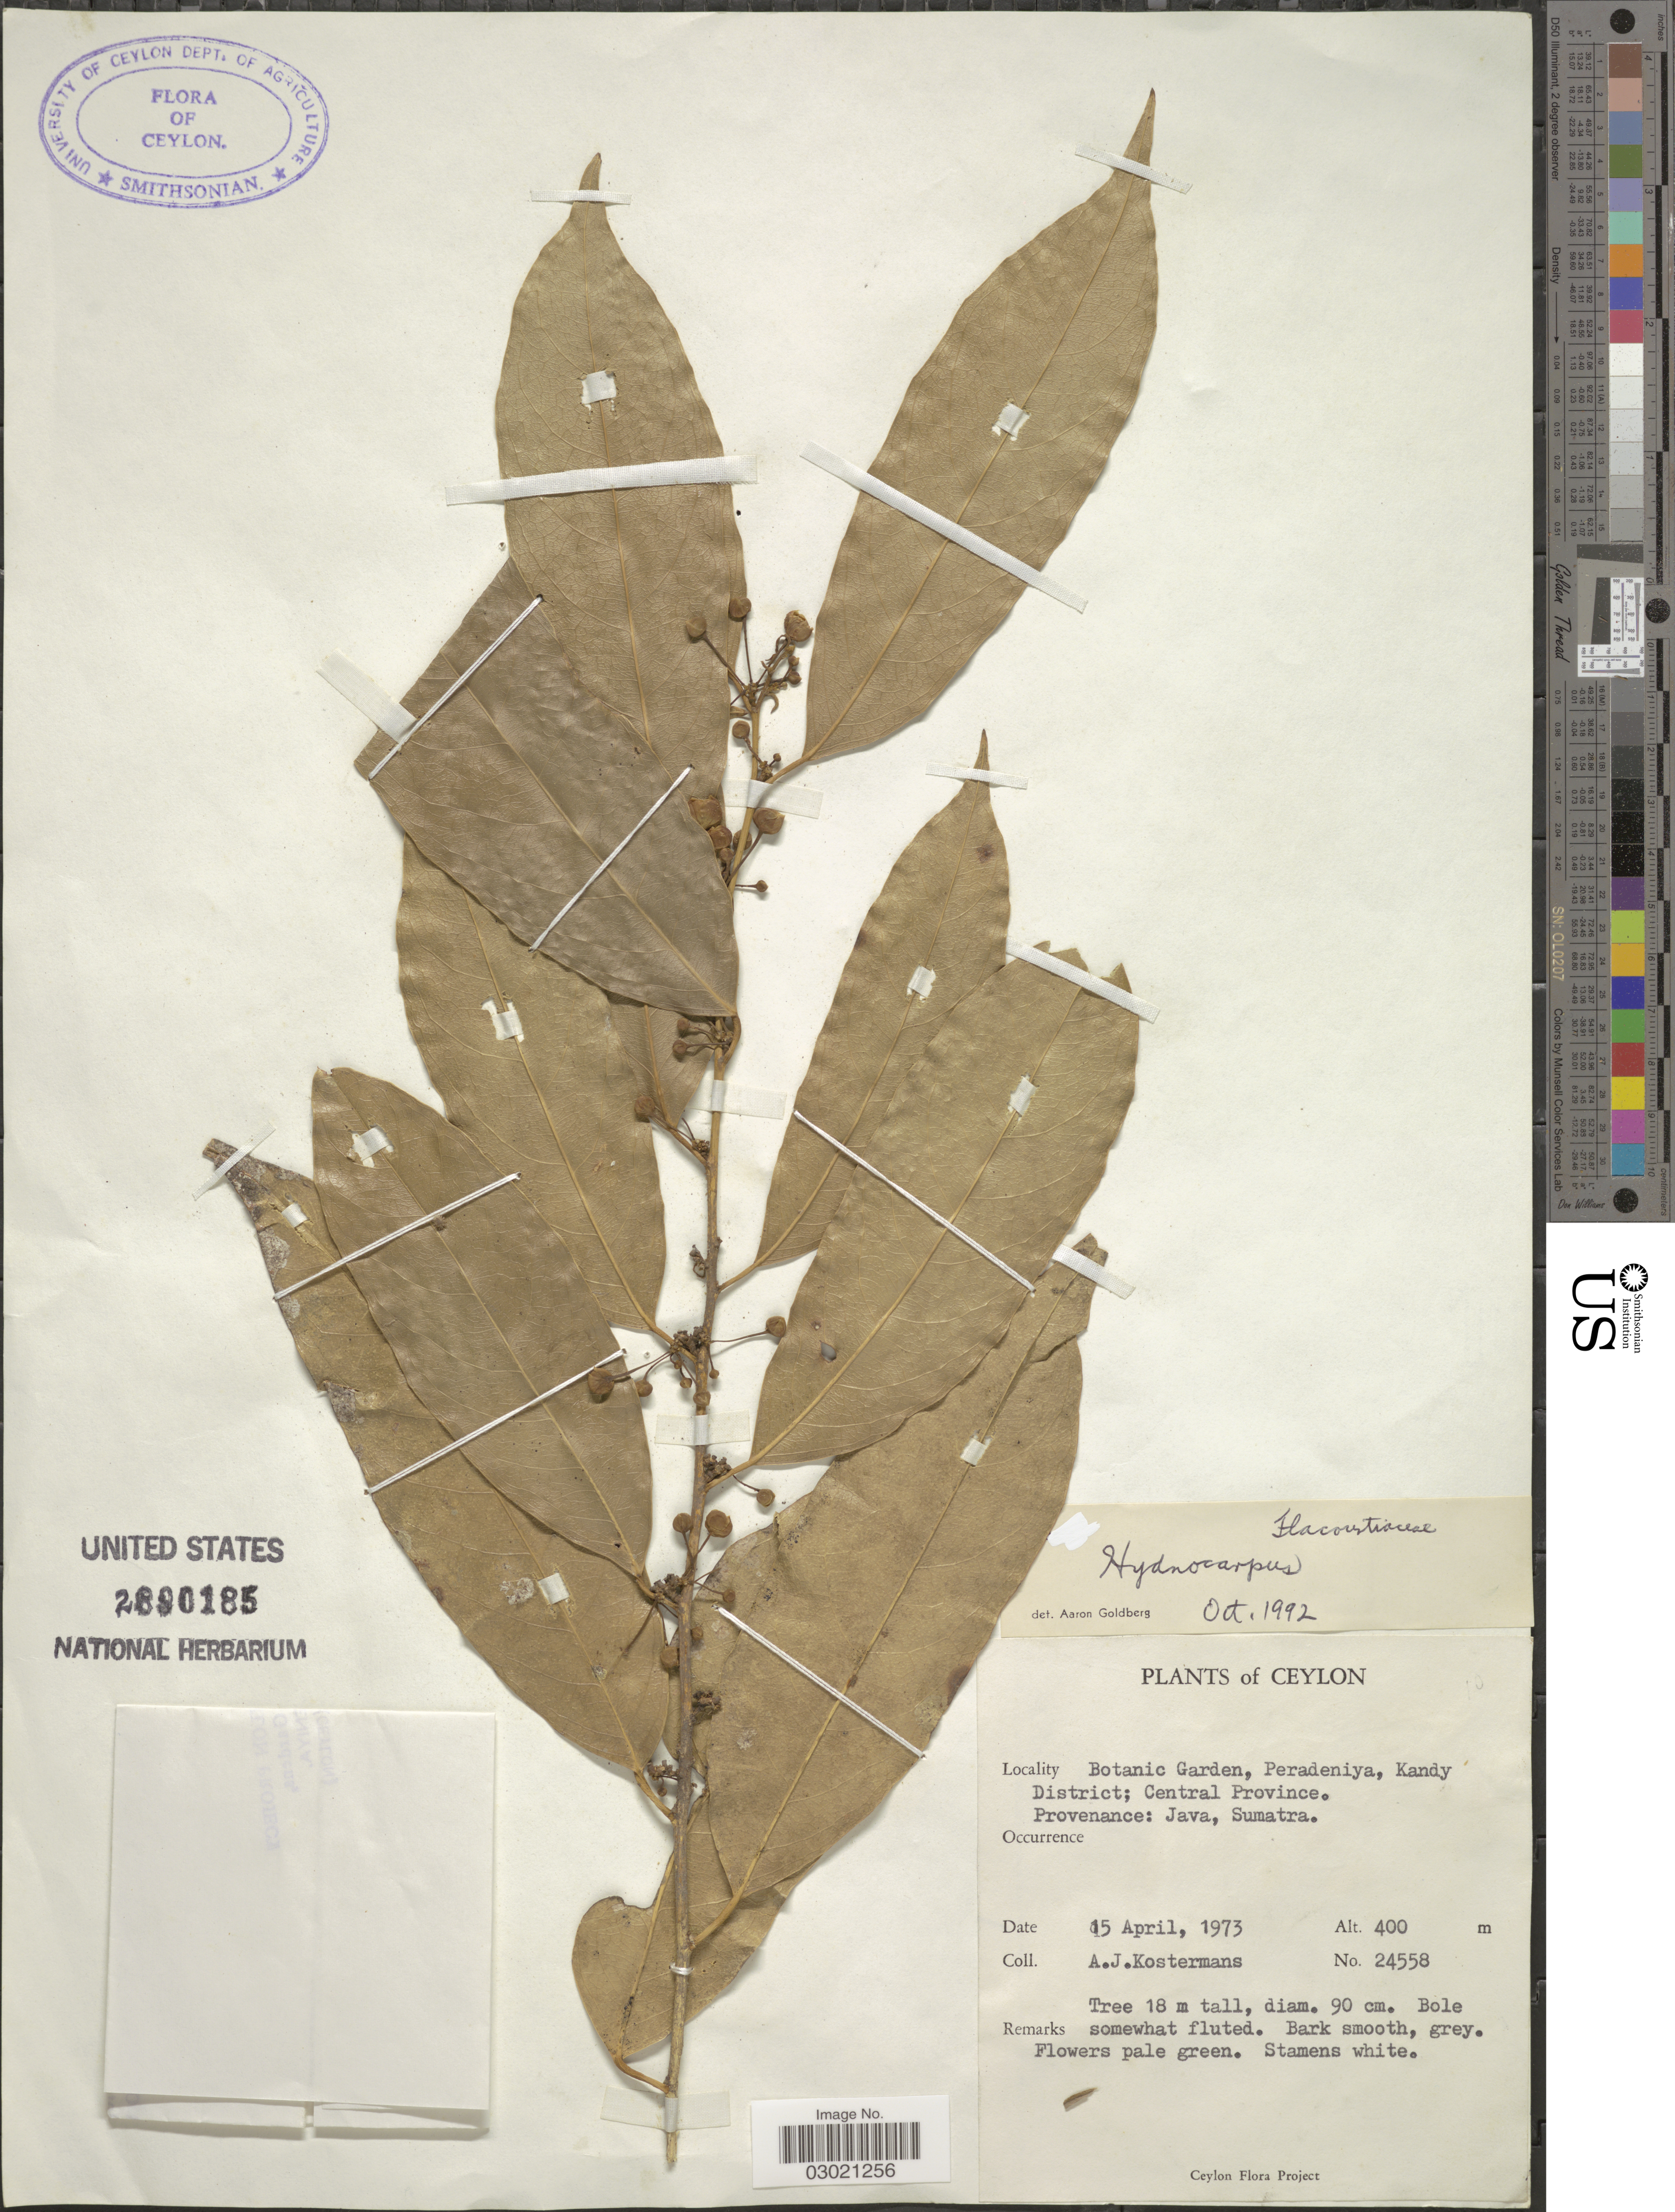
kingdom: Plantae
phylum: Tracheophyta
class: Magnoliopsida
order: Malpighiales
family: Achariaceae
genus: Hydnocarpus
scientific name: Hydnocarpus sp.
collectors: A. J. G. Kostermans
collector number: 24558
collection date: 1973-04-15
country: Sri Lanka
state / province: Central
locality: Ceylon, Botanic Garden, Peradeniya, Kandy District; Central Province. Provenance: Java, Sumatra.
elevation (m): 400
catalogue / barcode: US 2890185